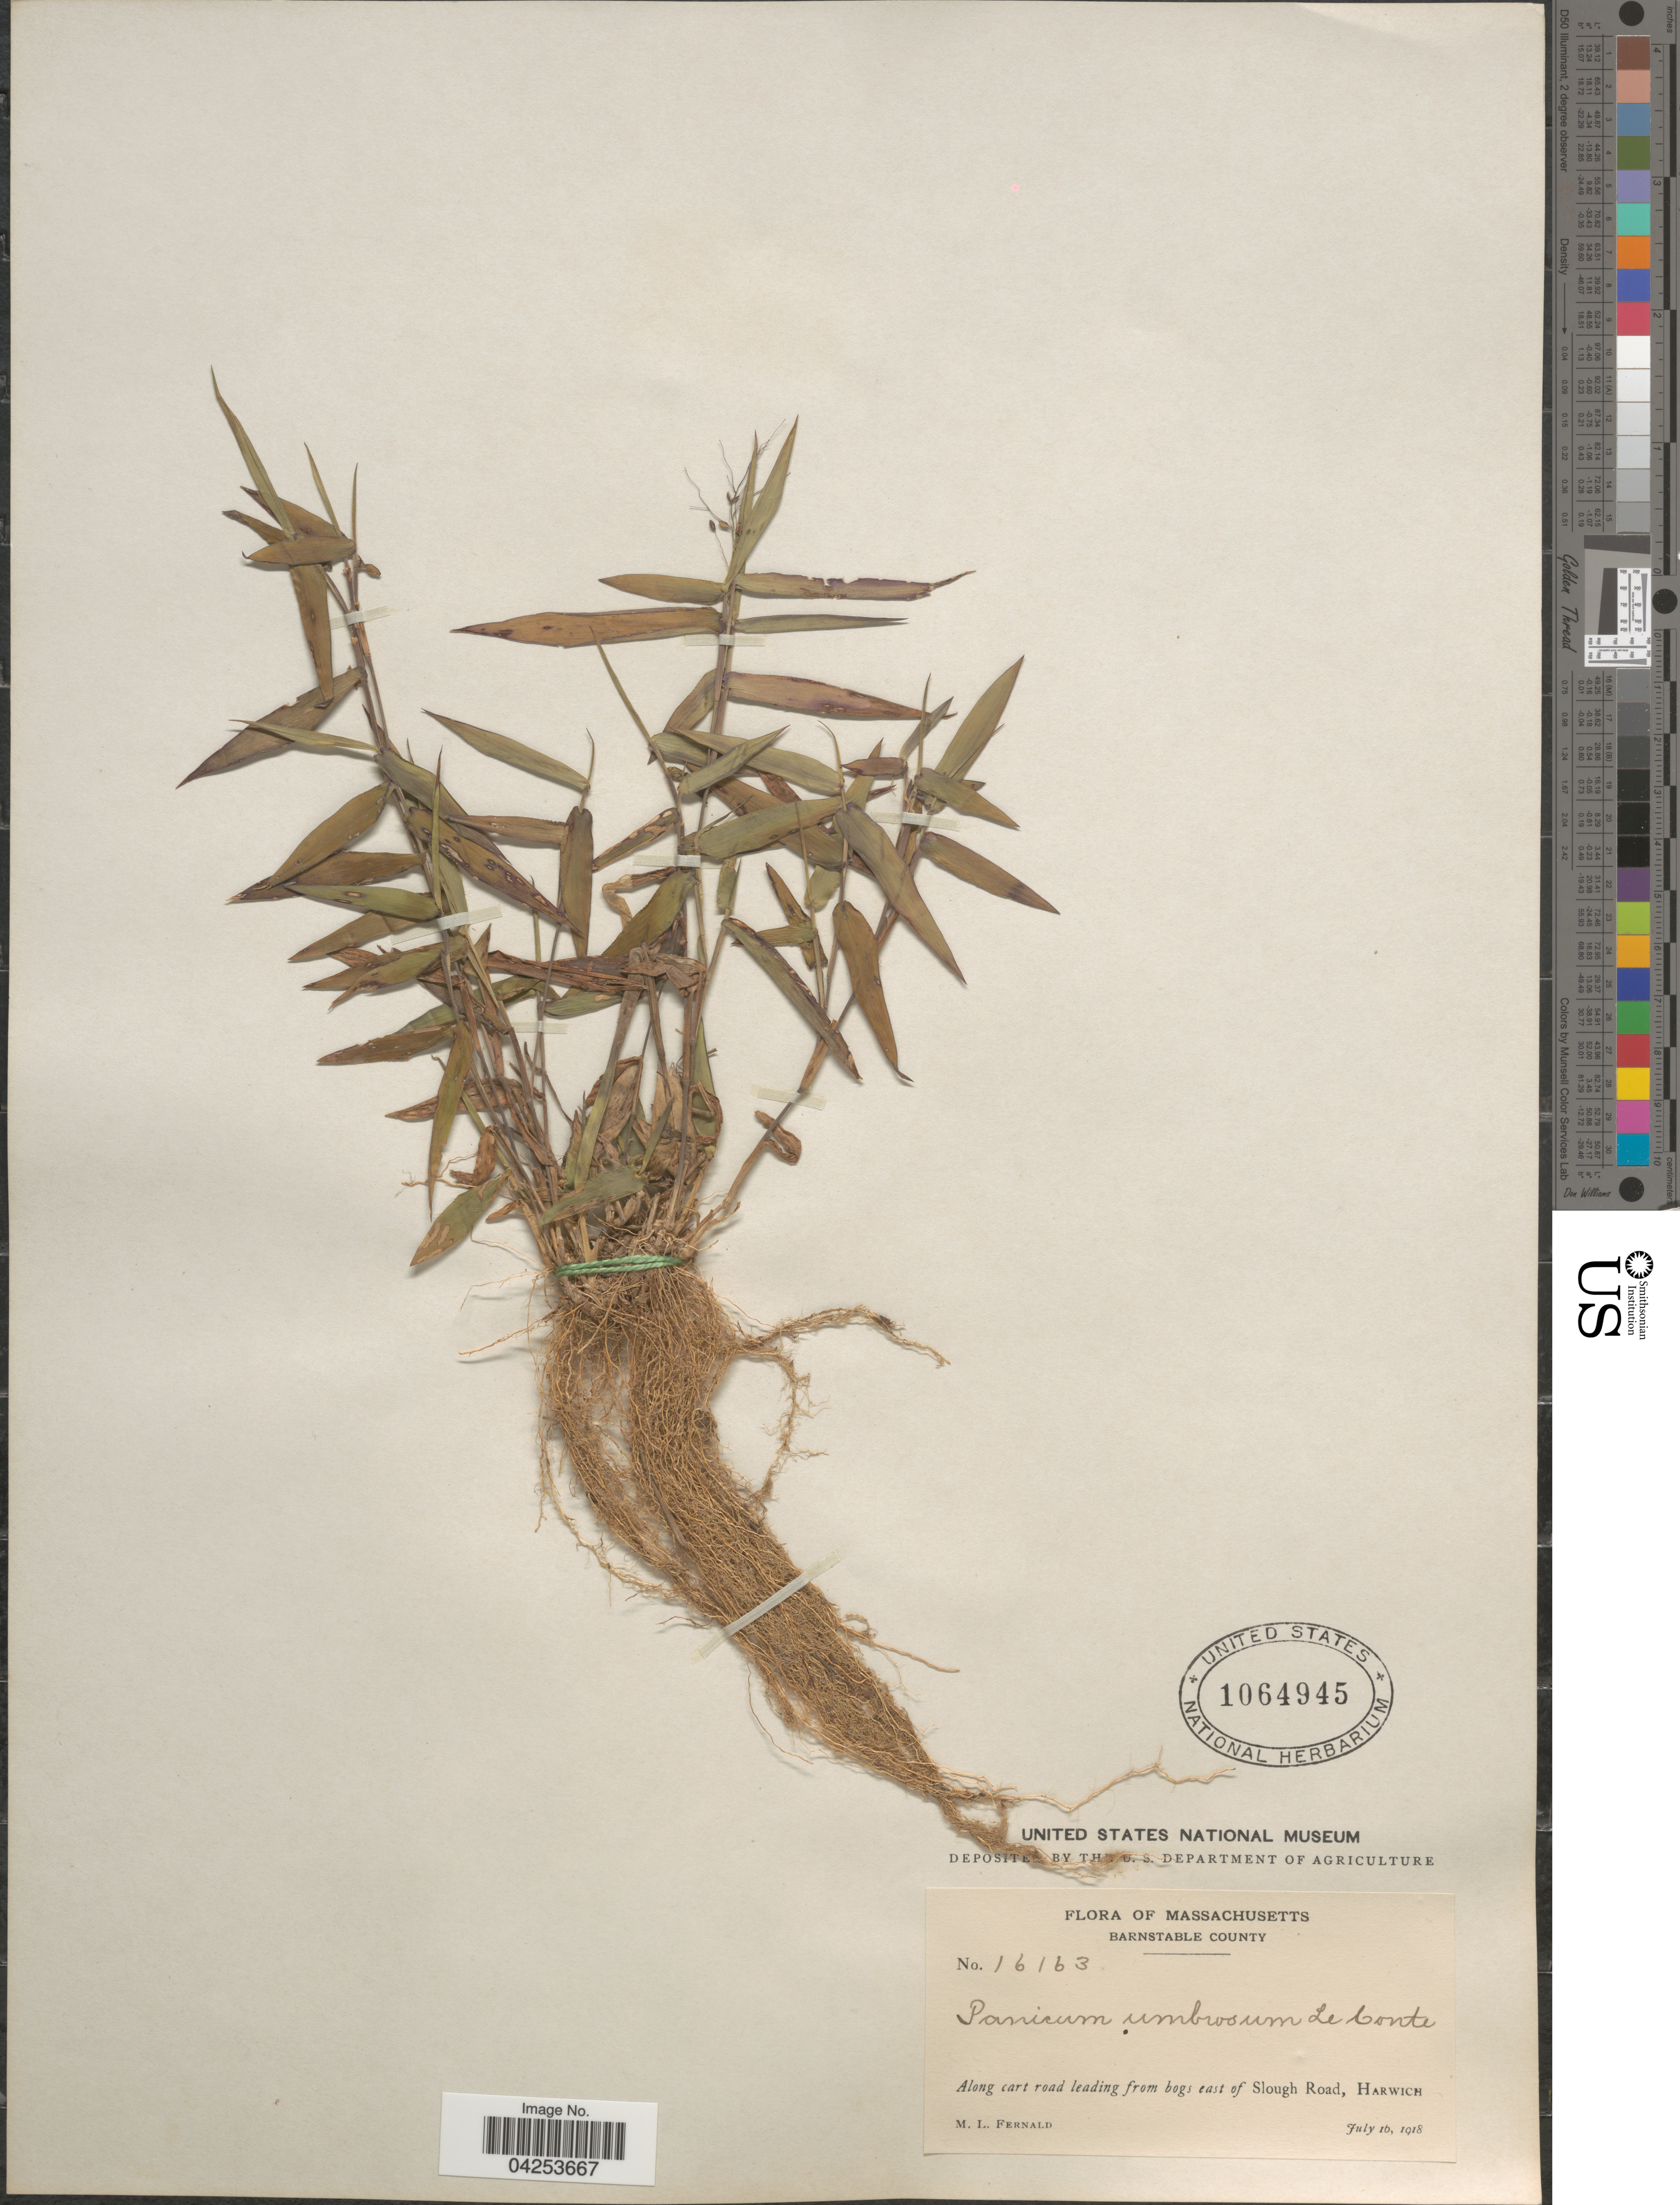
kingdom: Plantae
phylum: Tracheophyta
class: Liliopsida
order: Poales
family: Poaceae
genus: Dichanthelium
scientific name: Dichanthelium commutatum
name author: (Schult.) Gould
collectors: M. L. Fernald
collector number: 16163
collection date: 1918-07-16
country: United States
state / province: Massachusetts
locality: Barnstable County. Along cart road leading from bogs east of Slough Road, Harwich.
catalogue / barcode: US 1064945